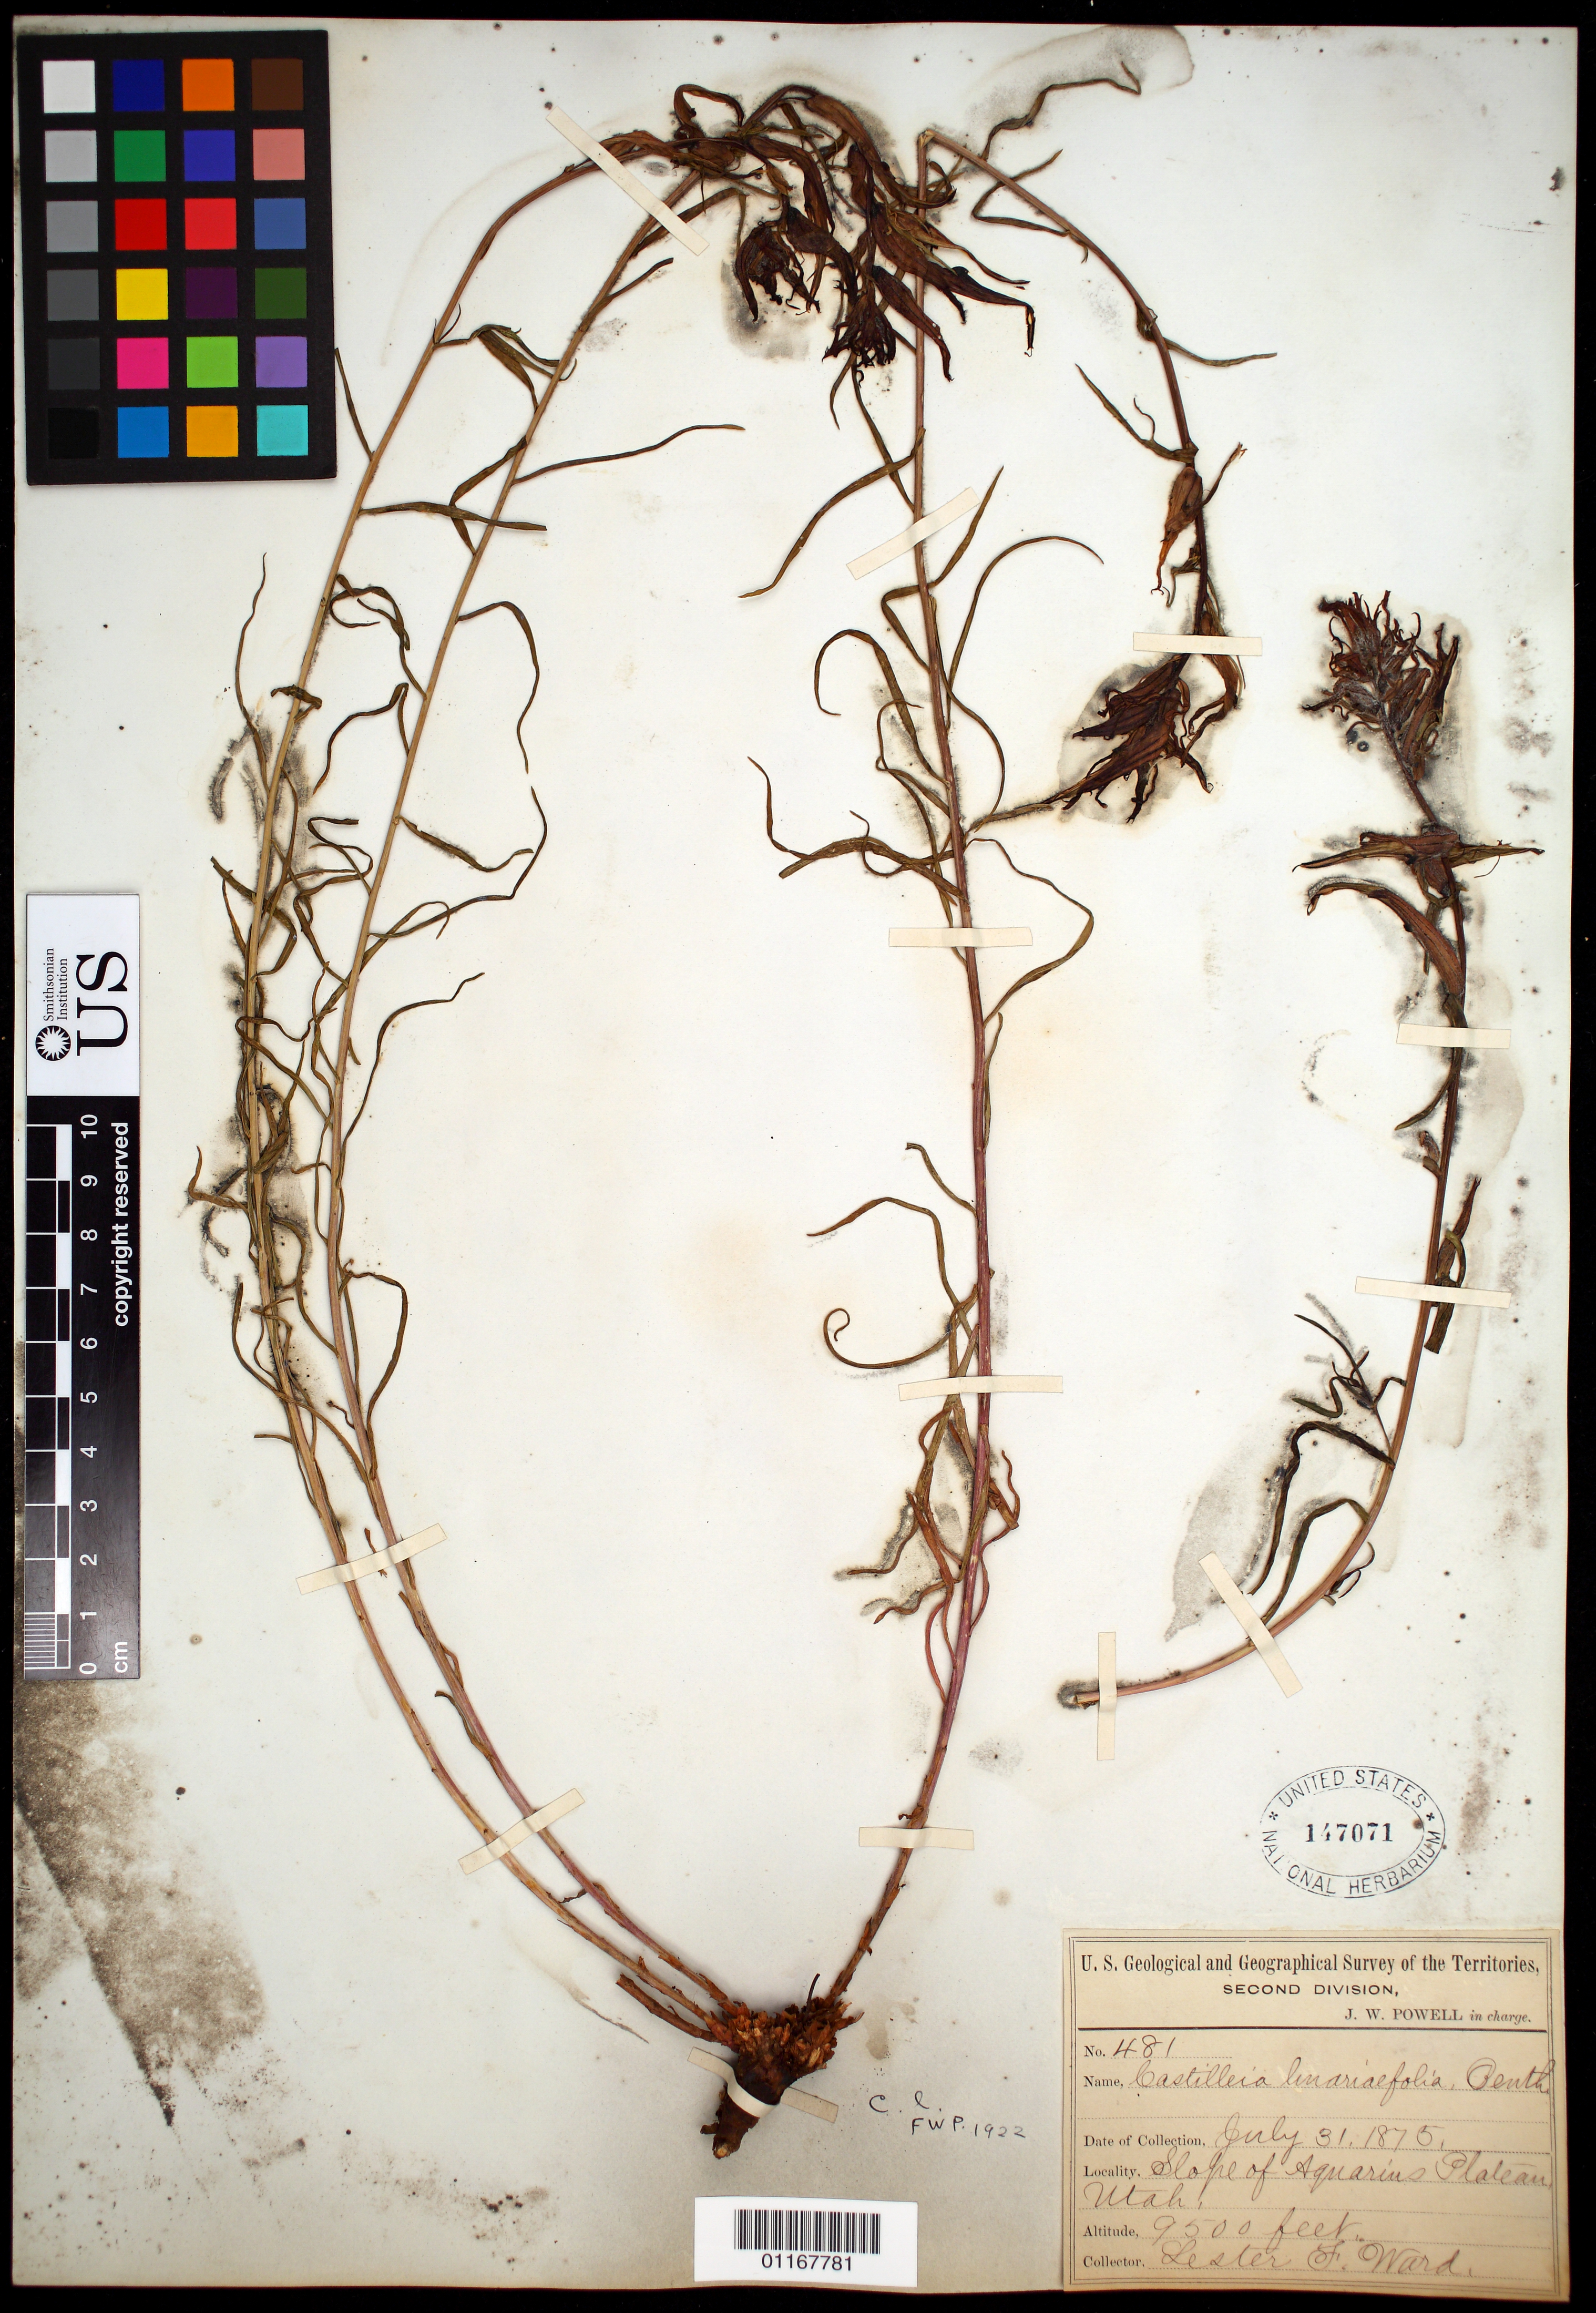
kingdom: Plantae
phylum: Tracheophyta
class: Magnoliopsida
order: Lamiales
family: Orobanchaceae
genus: Castilleja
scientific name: Castilleja linariifolia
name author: Benth.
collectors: L. F. Ward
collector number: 481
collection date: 1875-07-31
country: United States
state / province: Utah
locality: Slope of Aquarius Plateau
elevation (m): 2896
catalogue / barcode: US 147071